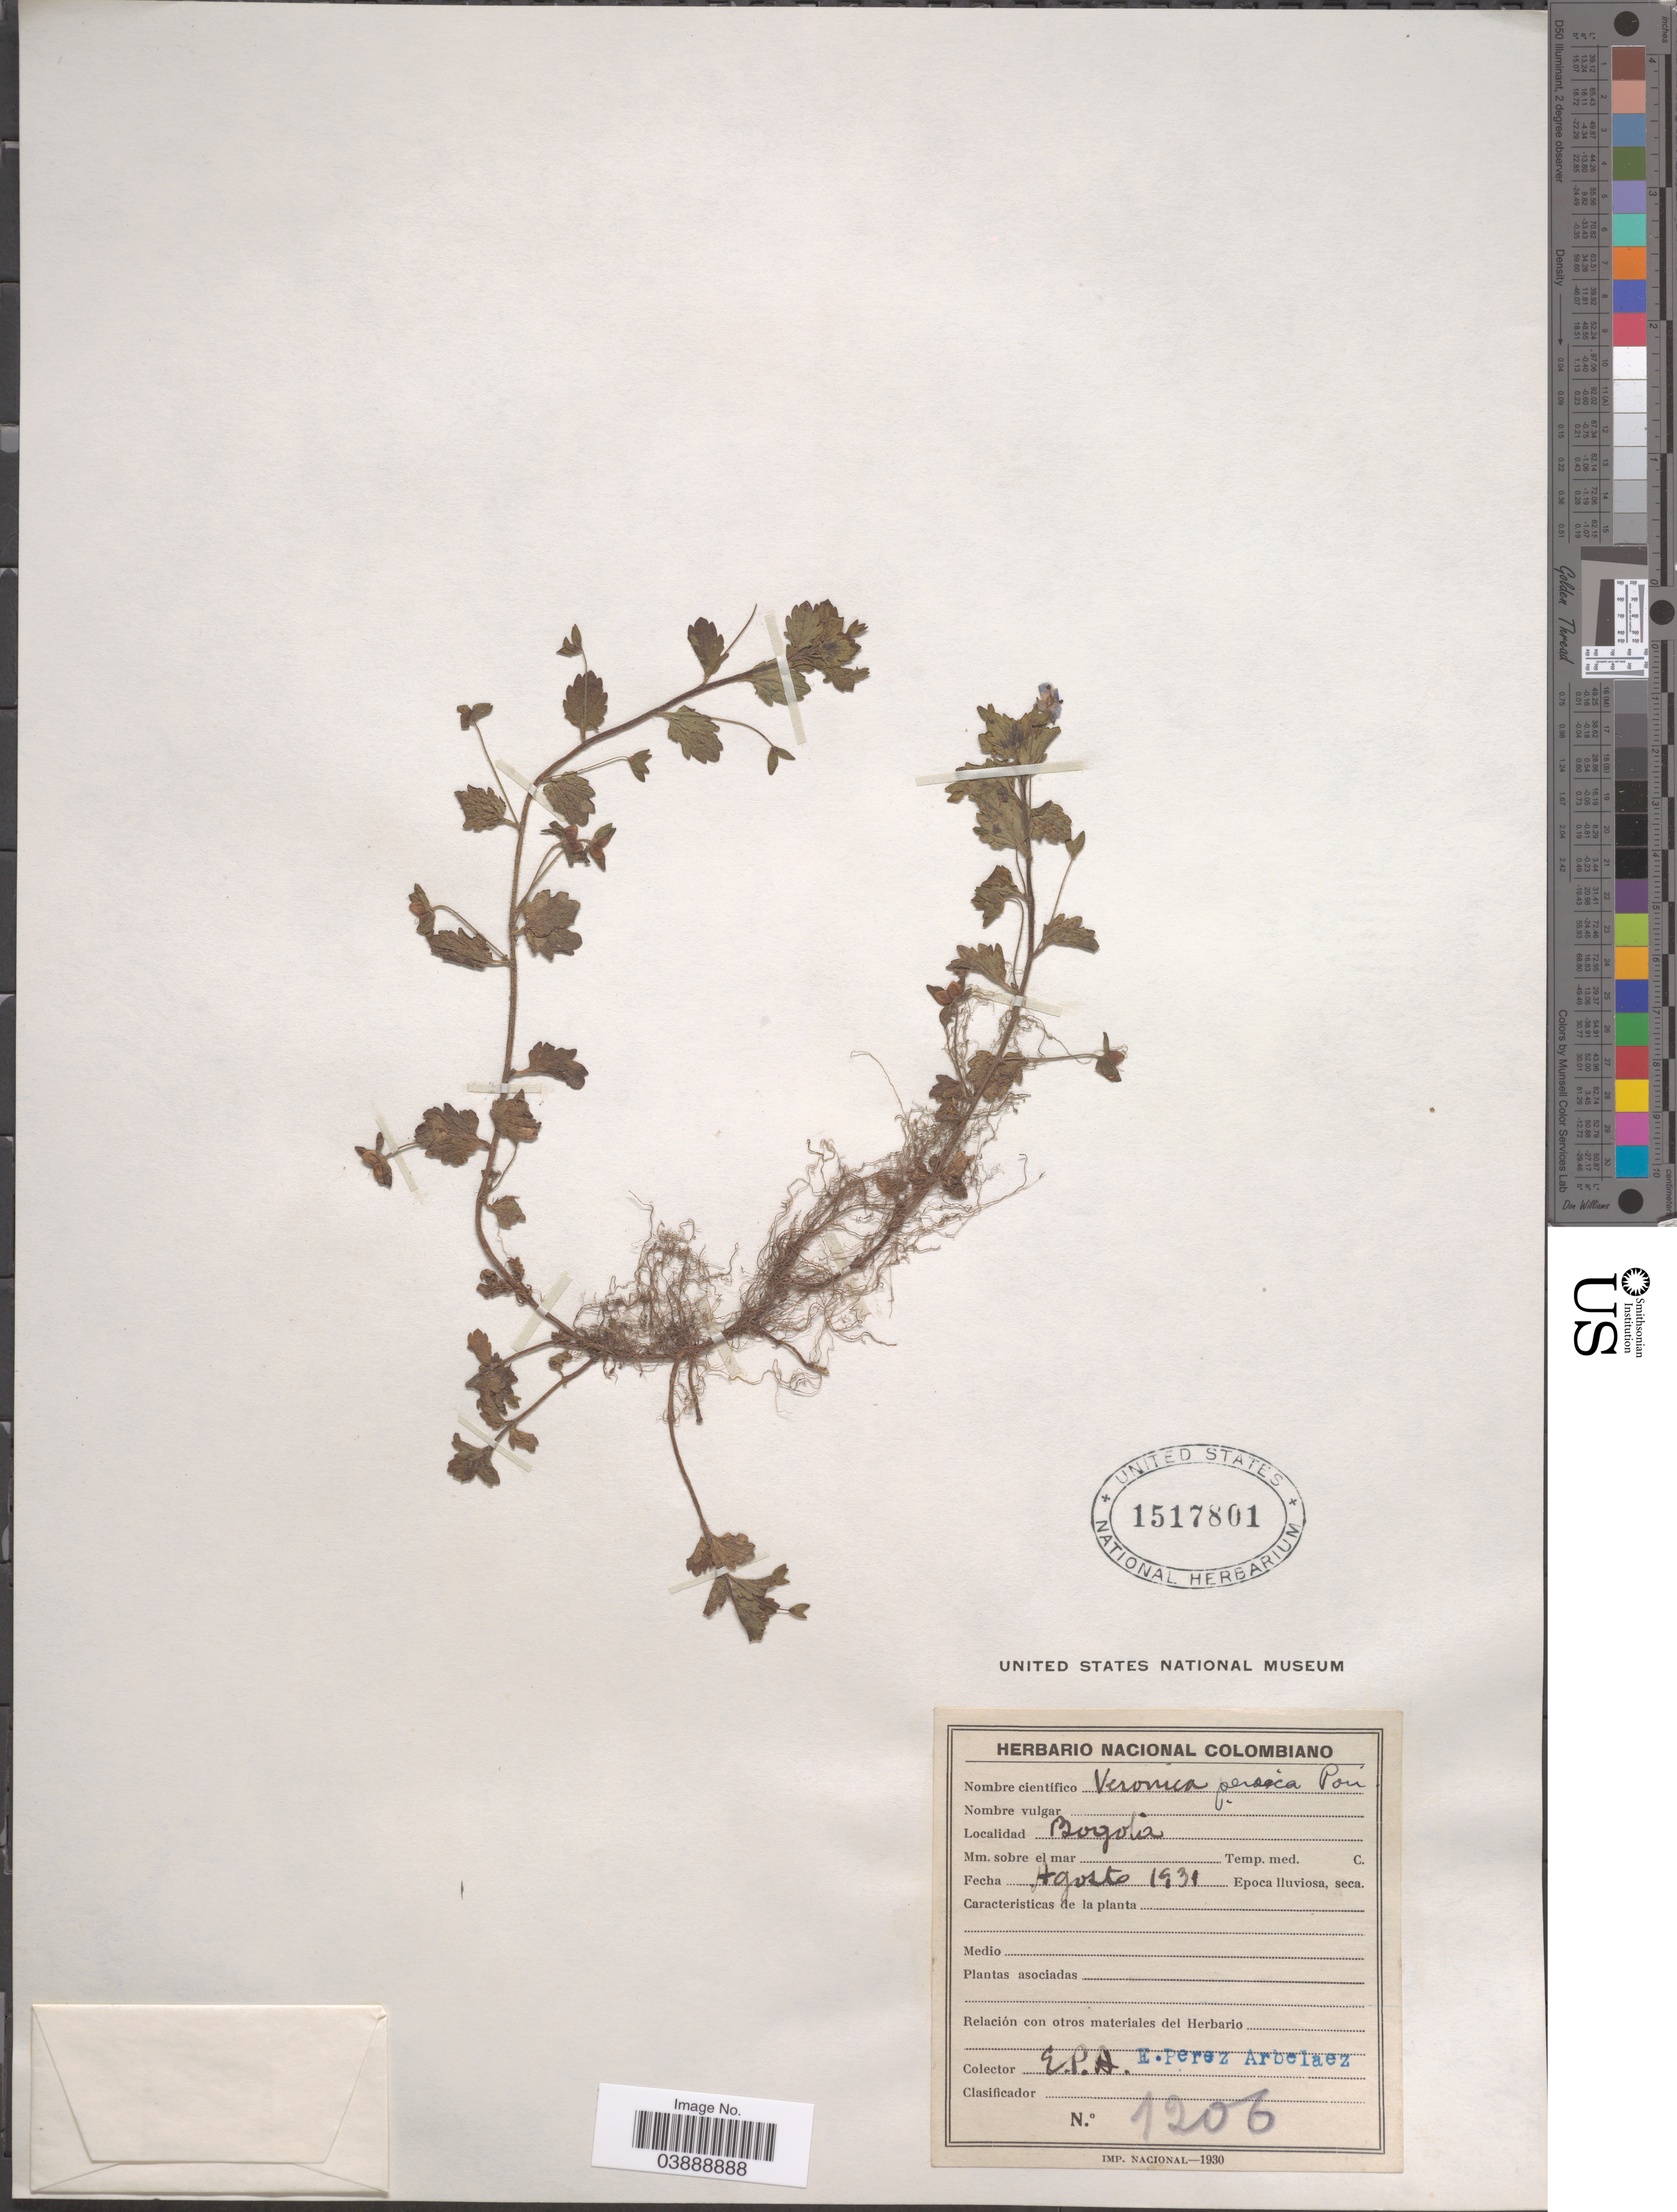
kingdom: Plantae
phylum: Tracheophyta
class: Magnoliopsida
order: Lamiales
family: Plantaginaceae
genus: Veronica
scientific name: Veronica persica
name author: Poir.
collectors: E. Pérez Arbeláez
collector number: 7206*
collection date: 1931-08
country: Colombia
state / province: Bogota D.C.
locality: Bogota.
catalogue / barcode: US 1517801